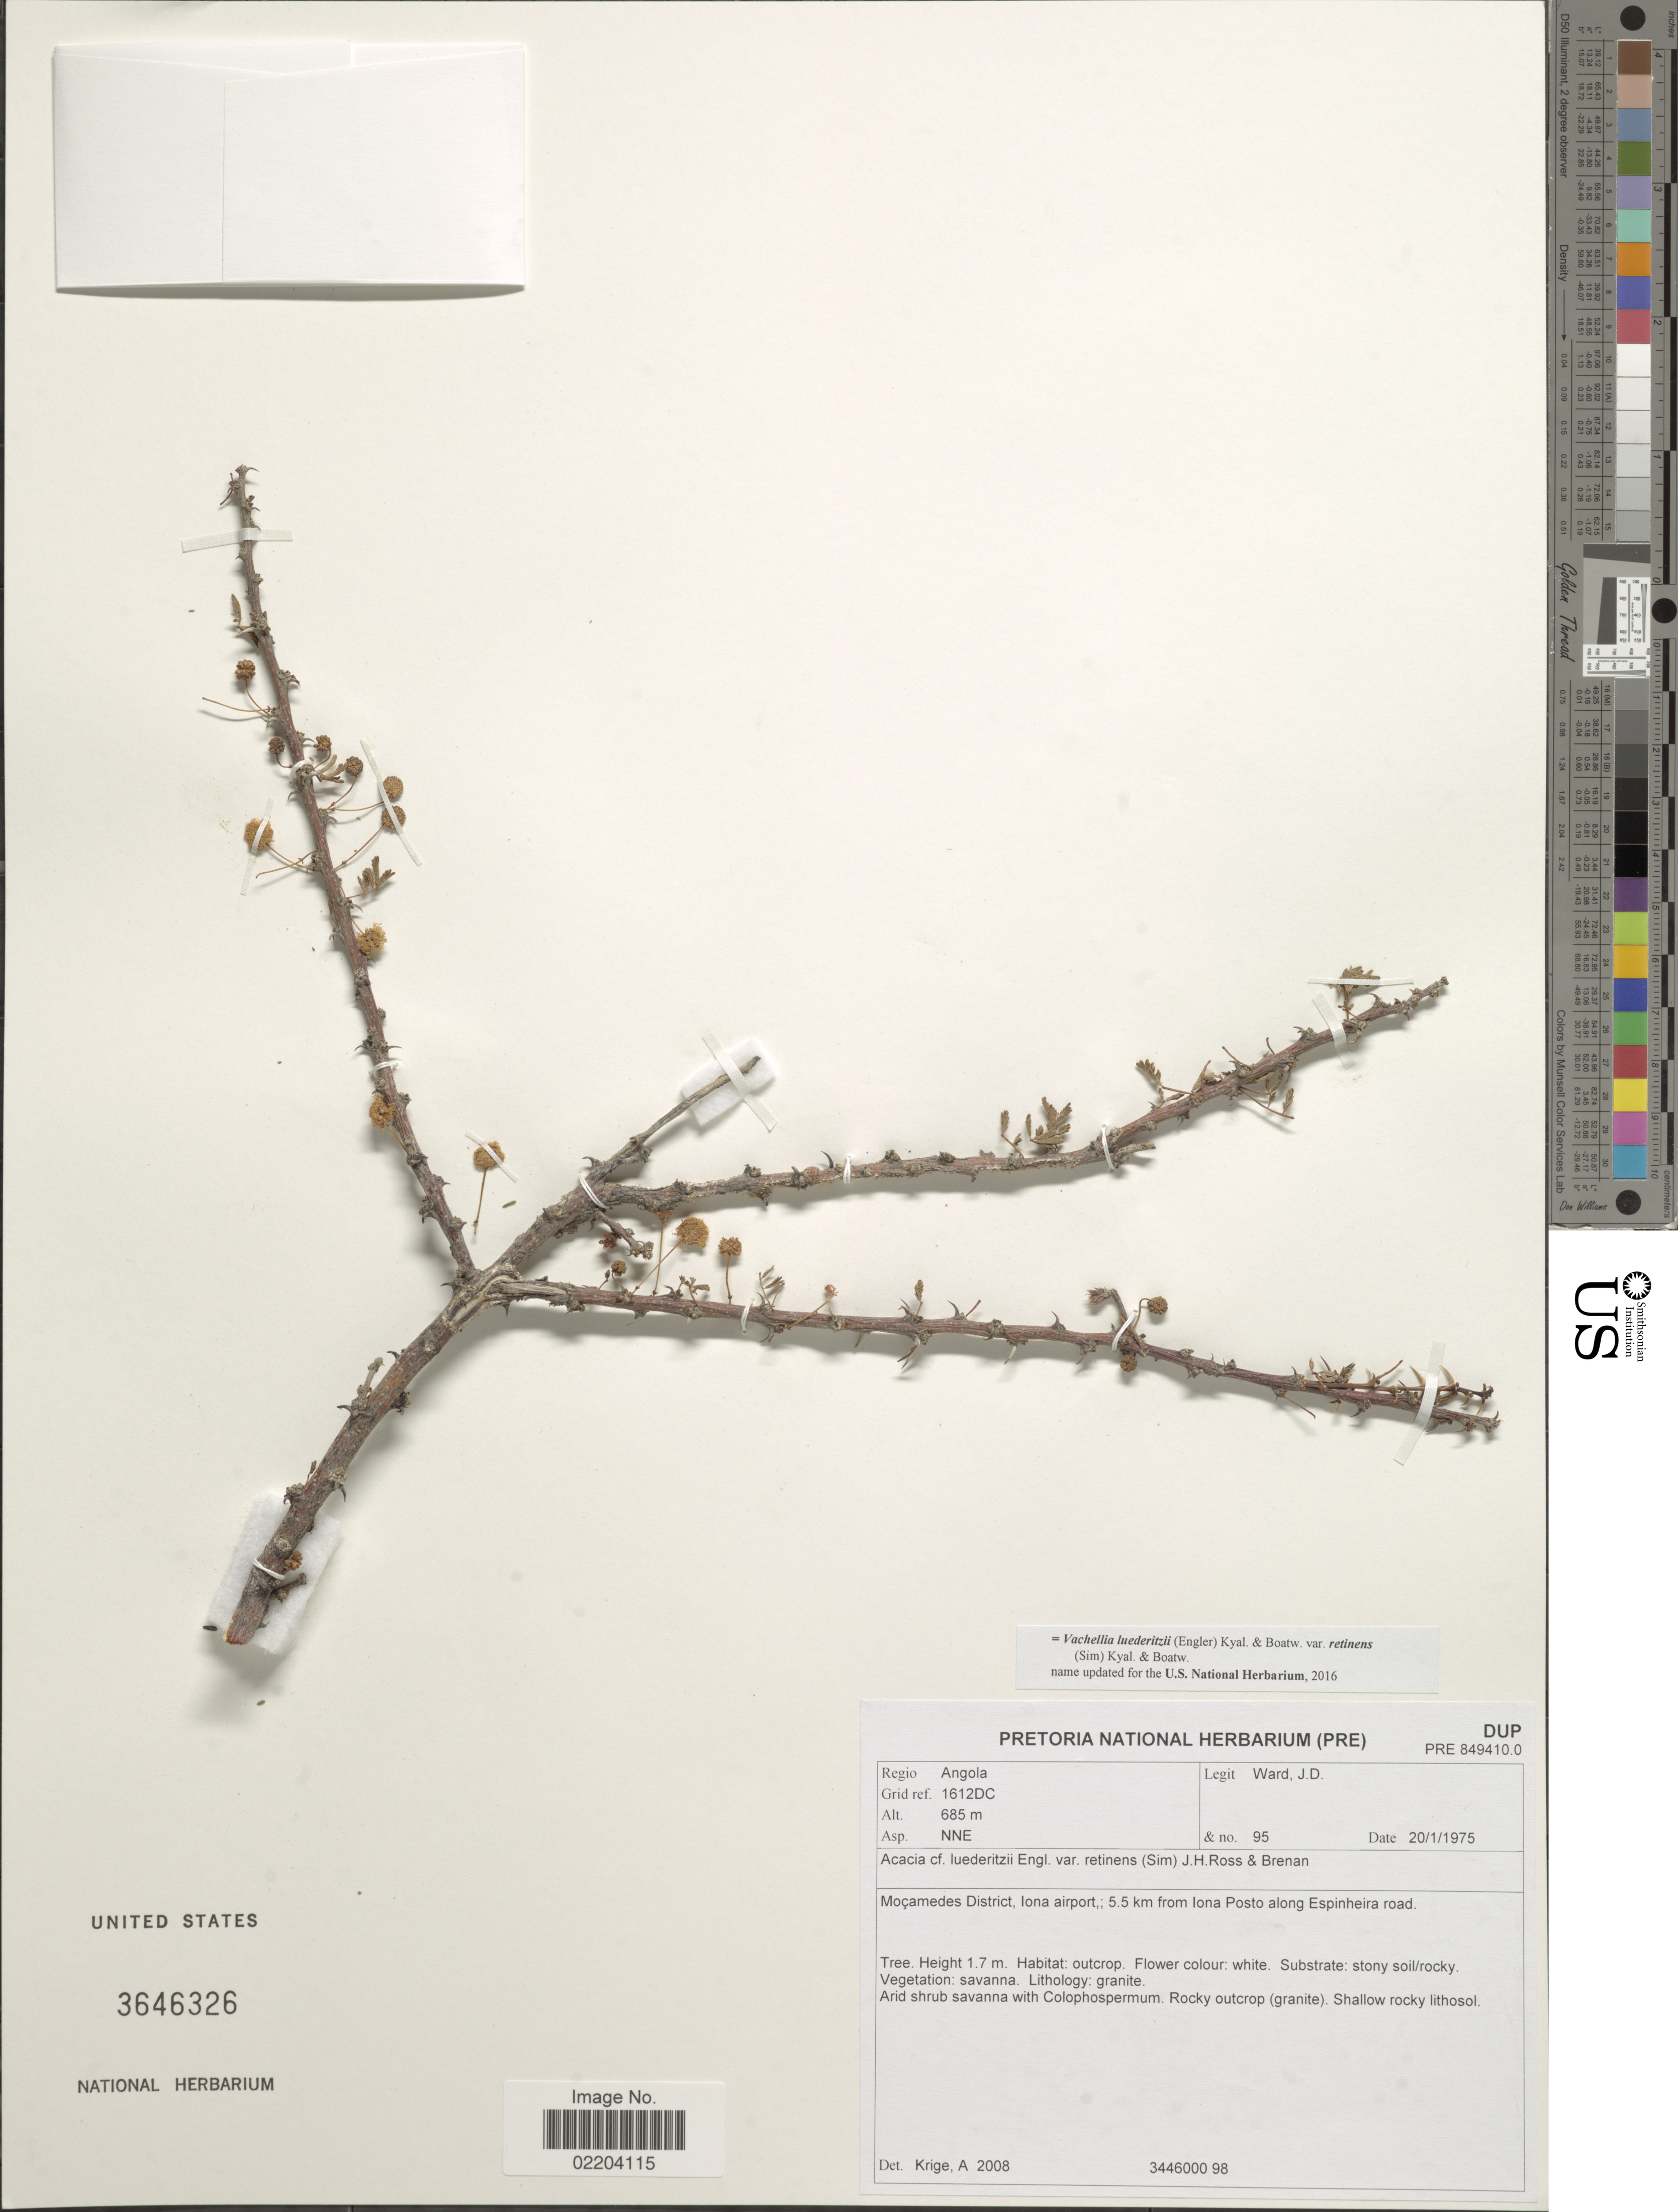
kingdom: Plantae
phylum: Tracheophyta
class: Magnoliopsida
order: Fabales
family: Fabaceae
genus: Vachellia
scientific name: Vachellia luederitzii var. retinens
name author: (Sim) Kyal. & Boatwr.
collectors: J. Ward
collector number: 95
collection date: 1975-01-20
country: Angola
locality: Moçamedes District, Iona airport; 5.5 km from Iona Posto along Espinheira road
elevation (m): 685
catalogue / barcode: US 3646326